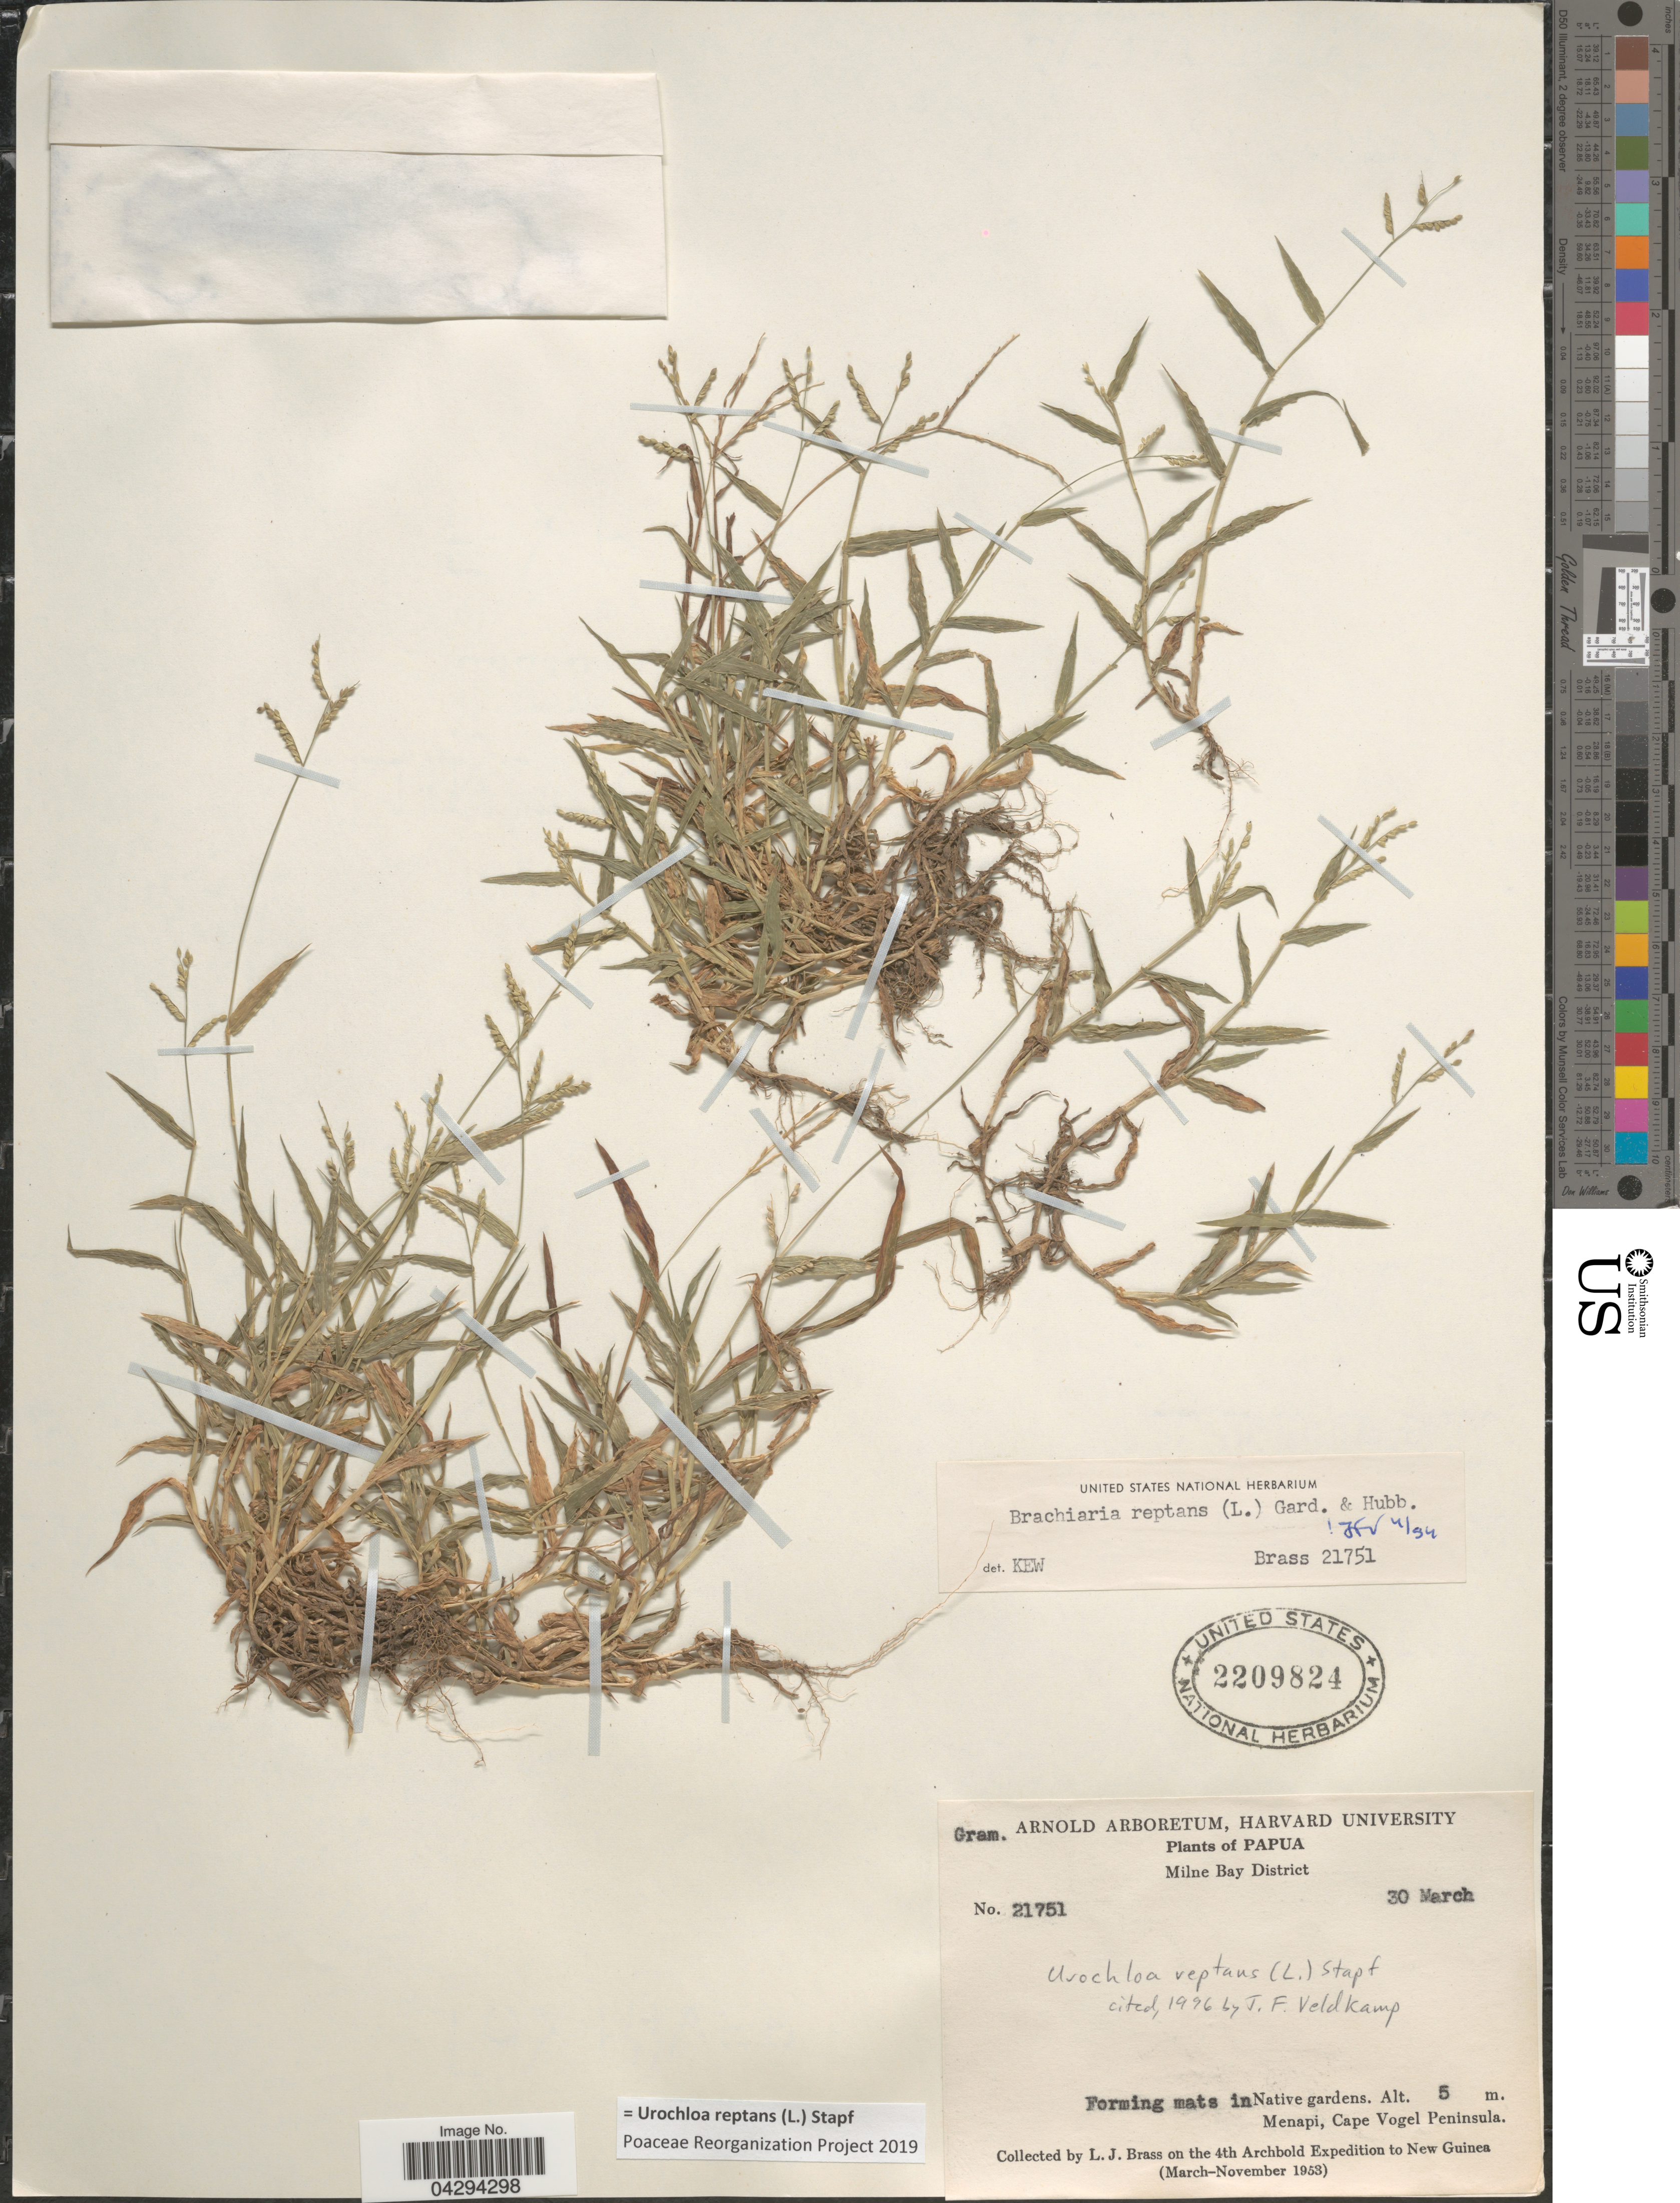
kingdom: Plantae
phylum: Tracheophyta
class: Liliopsida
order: Poales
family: Poaceae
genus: Urochloa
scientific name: Urochloa reptans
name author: (L.) Stapf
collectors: L. J. Brass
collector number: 21751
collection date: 1953-03-30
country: Papua New Guinea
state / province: Milne Bay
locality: Papua. Forming mats in Native gardens. Menapi, Cape Vogel Peninsula. The 4th Archbold Expedition to New Guinea.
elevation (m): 5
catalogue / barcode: US 2209824